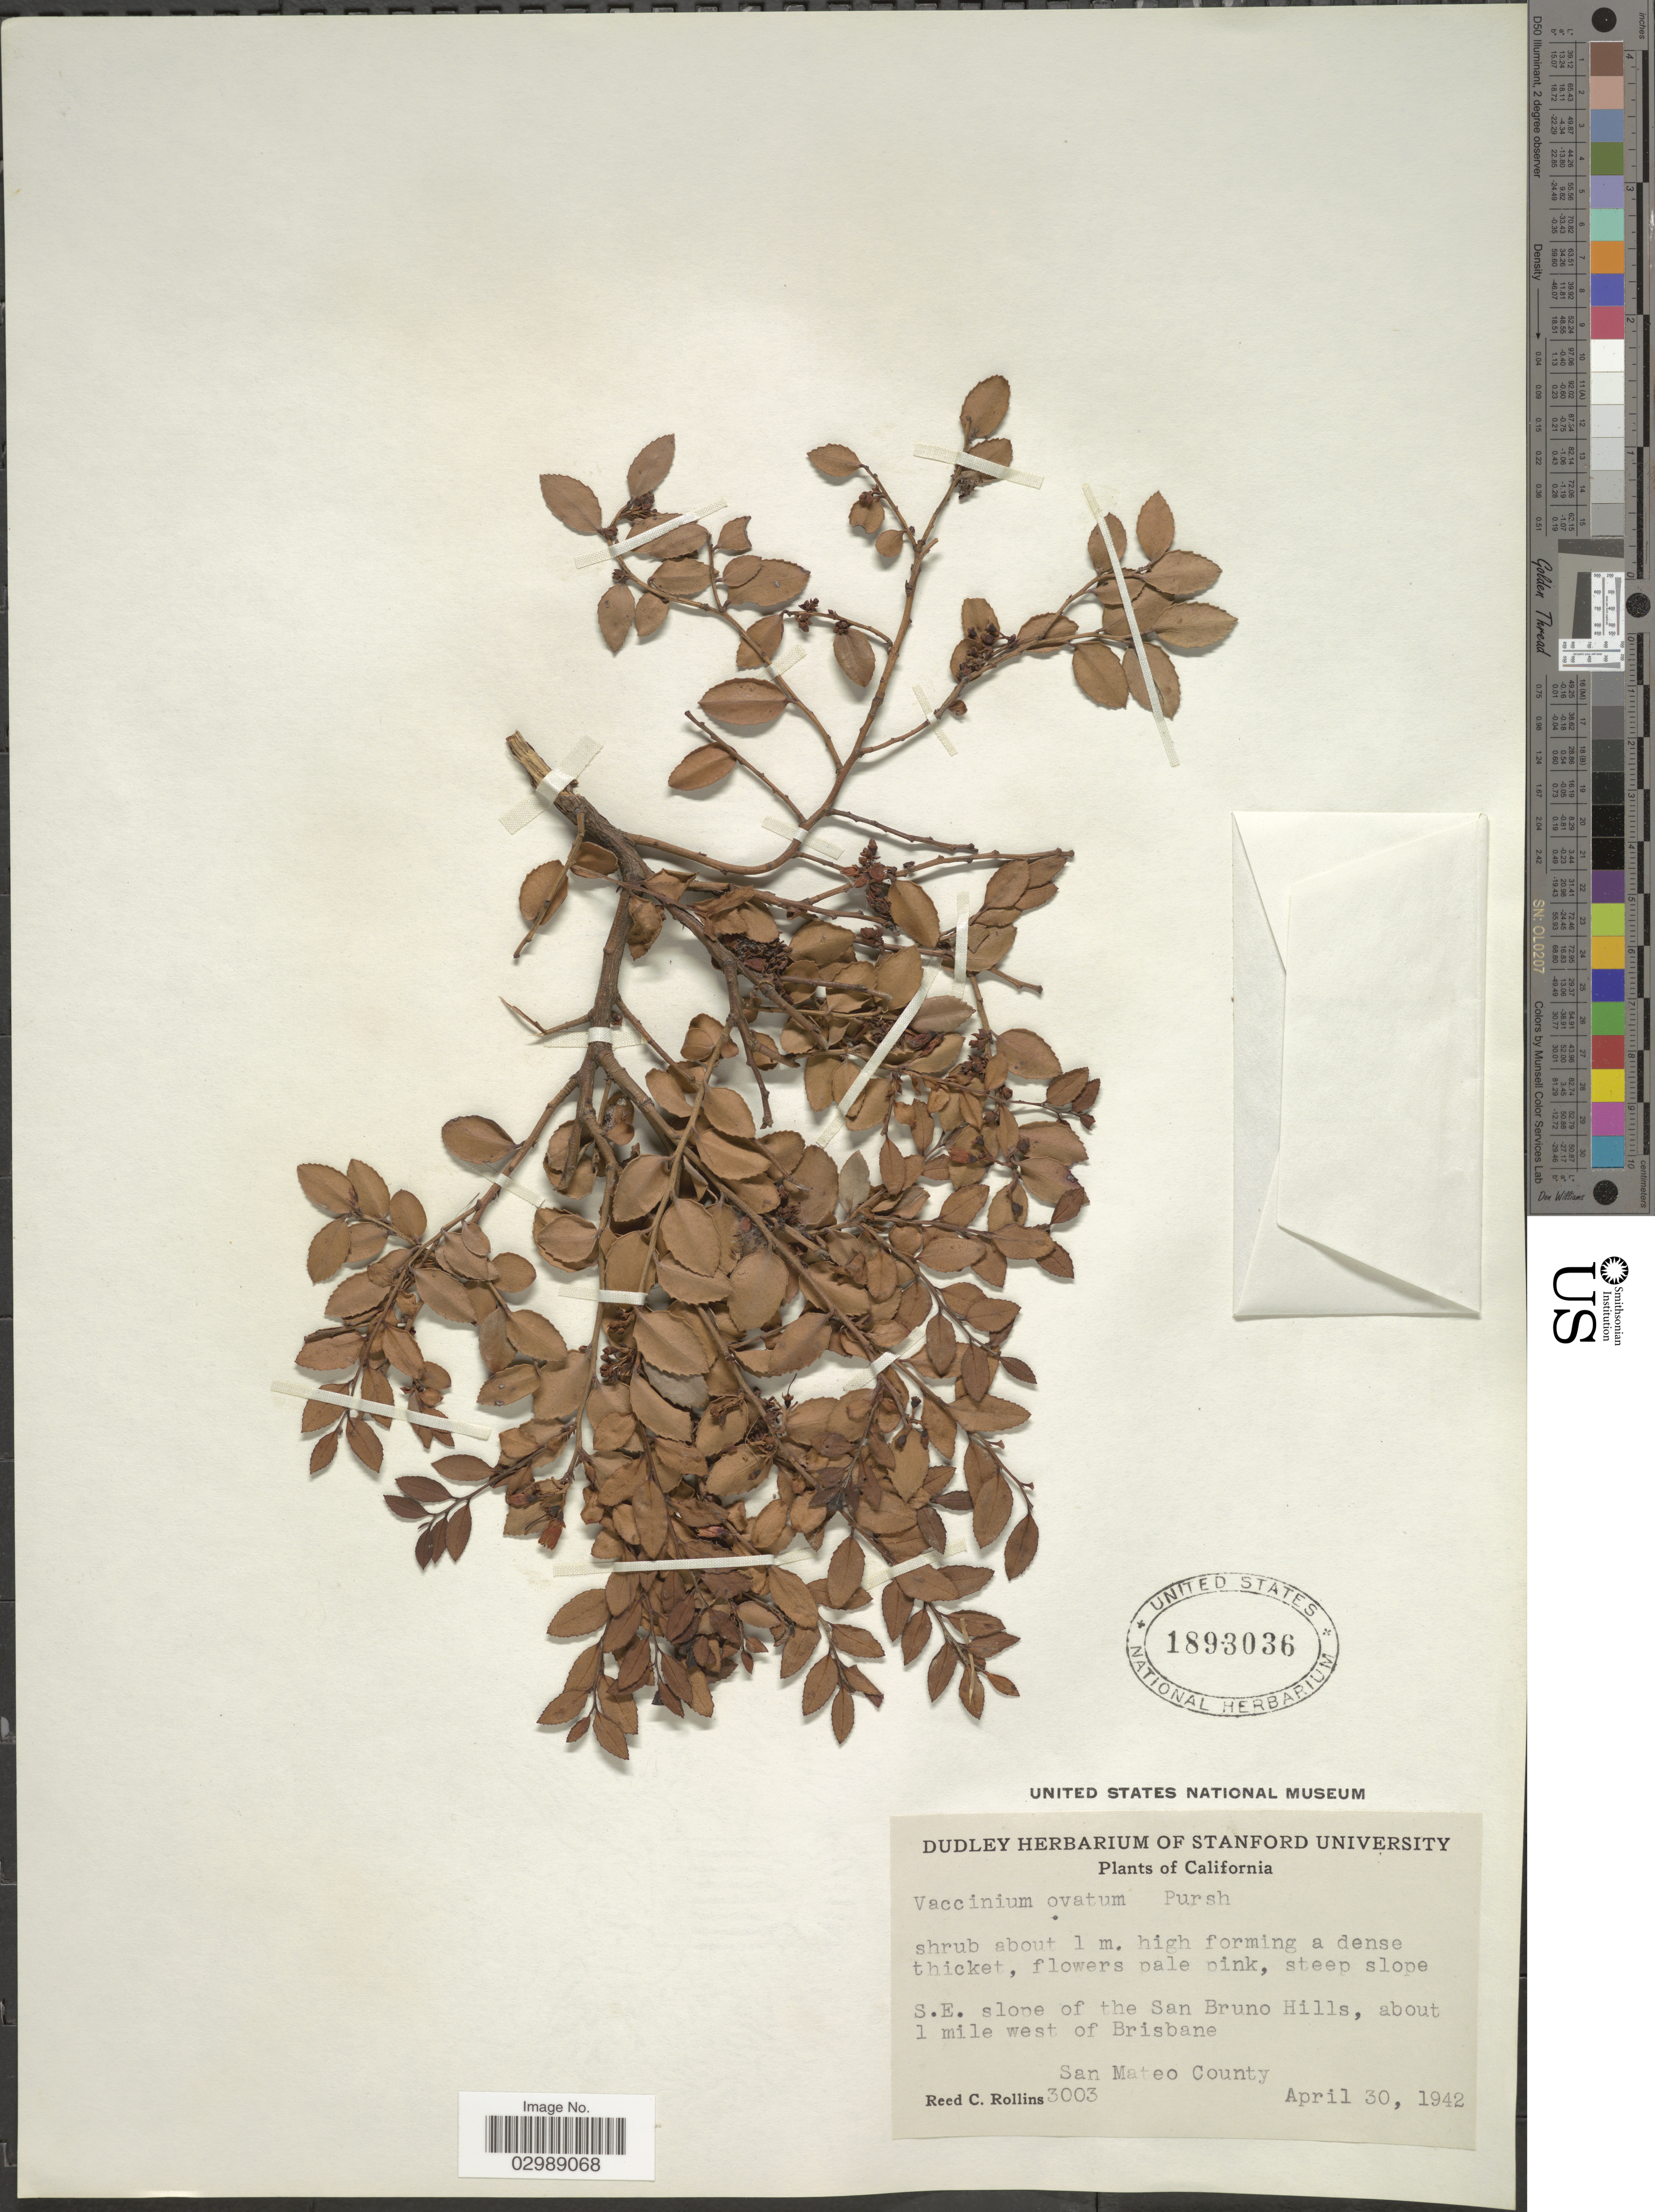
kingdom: Plantae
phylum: Tracheophyta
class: Magnoliopsida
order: Ericales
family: Ericaceae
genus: Vaccinium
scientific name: Vaccinium ovatum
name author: Pursh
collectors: R. C. Rollins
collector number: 3003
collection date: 1942-04-30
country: United States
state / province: California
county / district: San Mateo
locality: S.E. slope of the San Bruno Hills, about 1 mile west of Brisbane. San Mateo County.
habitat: steep slope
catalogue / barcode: US 1893036